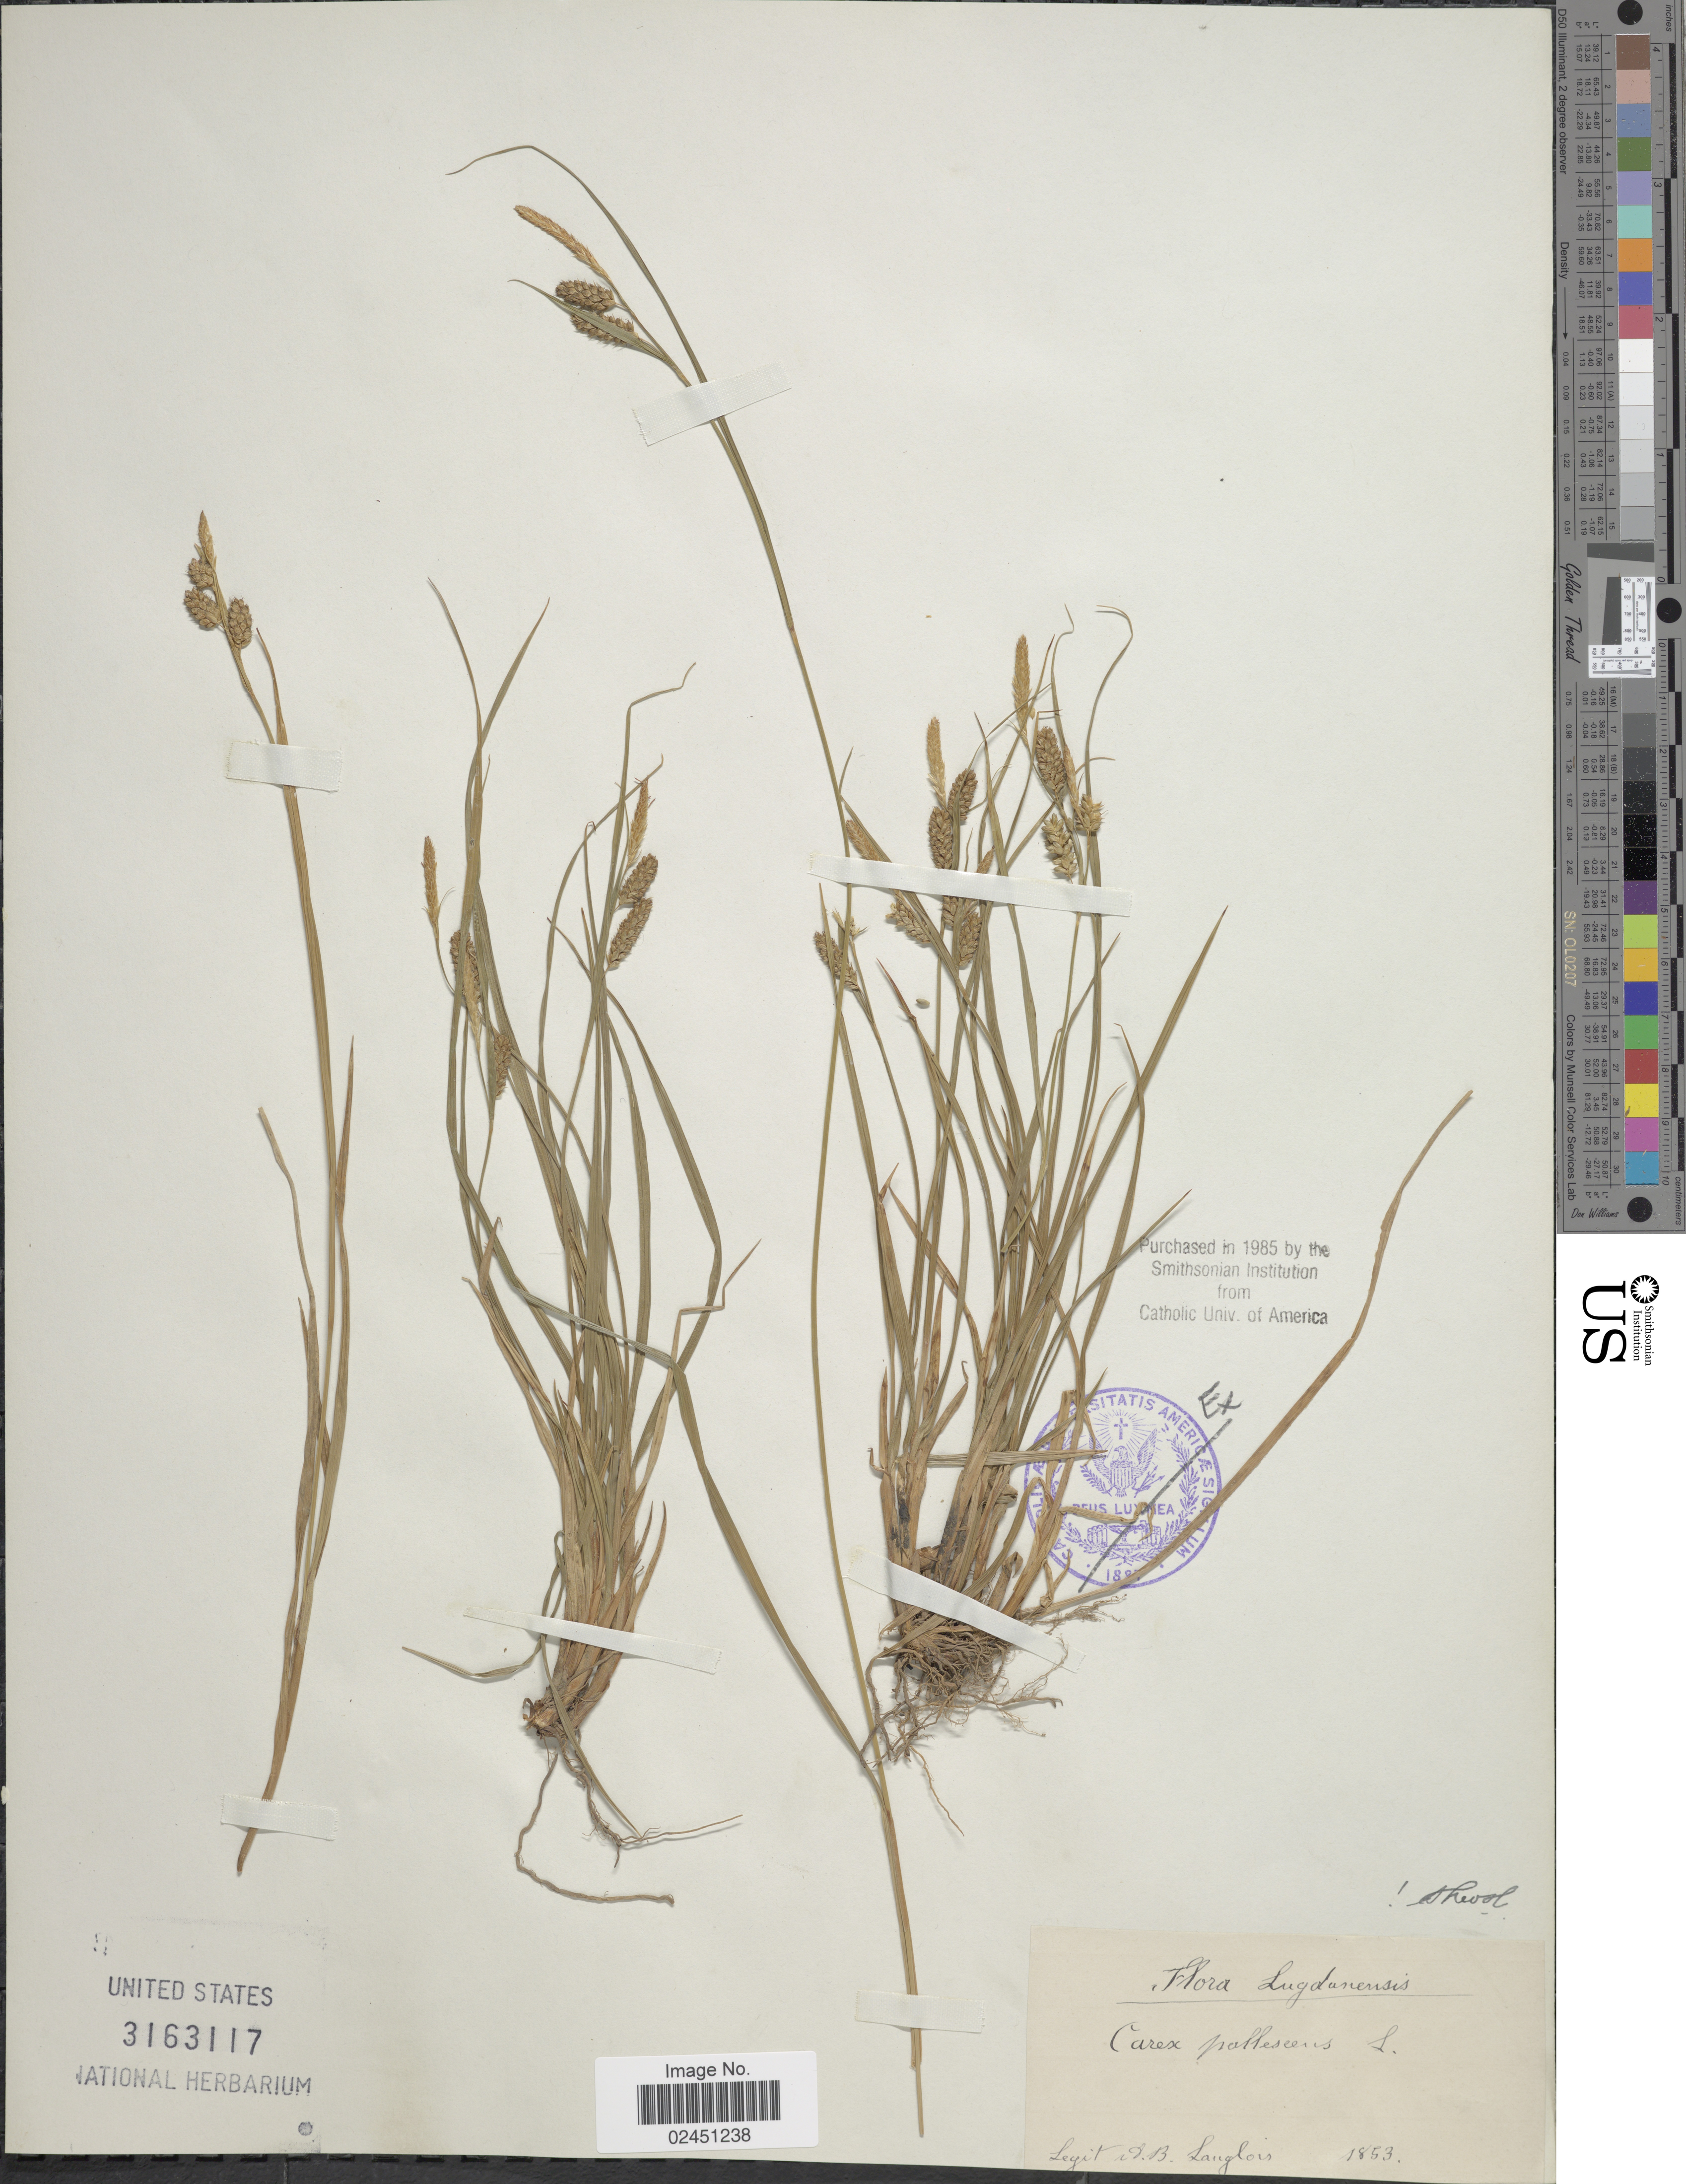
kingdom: Plantae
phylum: Tracheophyta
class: Liliopsida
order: Poales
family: Cyperaceae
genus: Carex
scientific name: Carex pallescens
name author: L.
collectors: A. Langlois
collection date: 1853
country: France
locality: Lugdanensis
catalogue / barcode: US 3163117